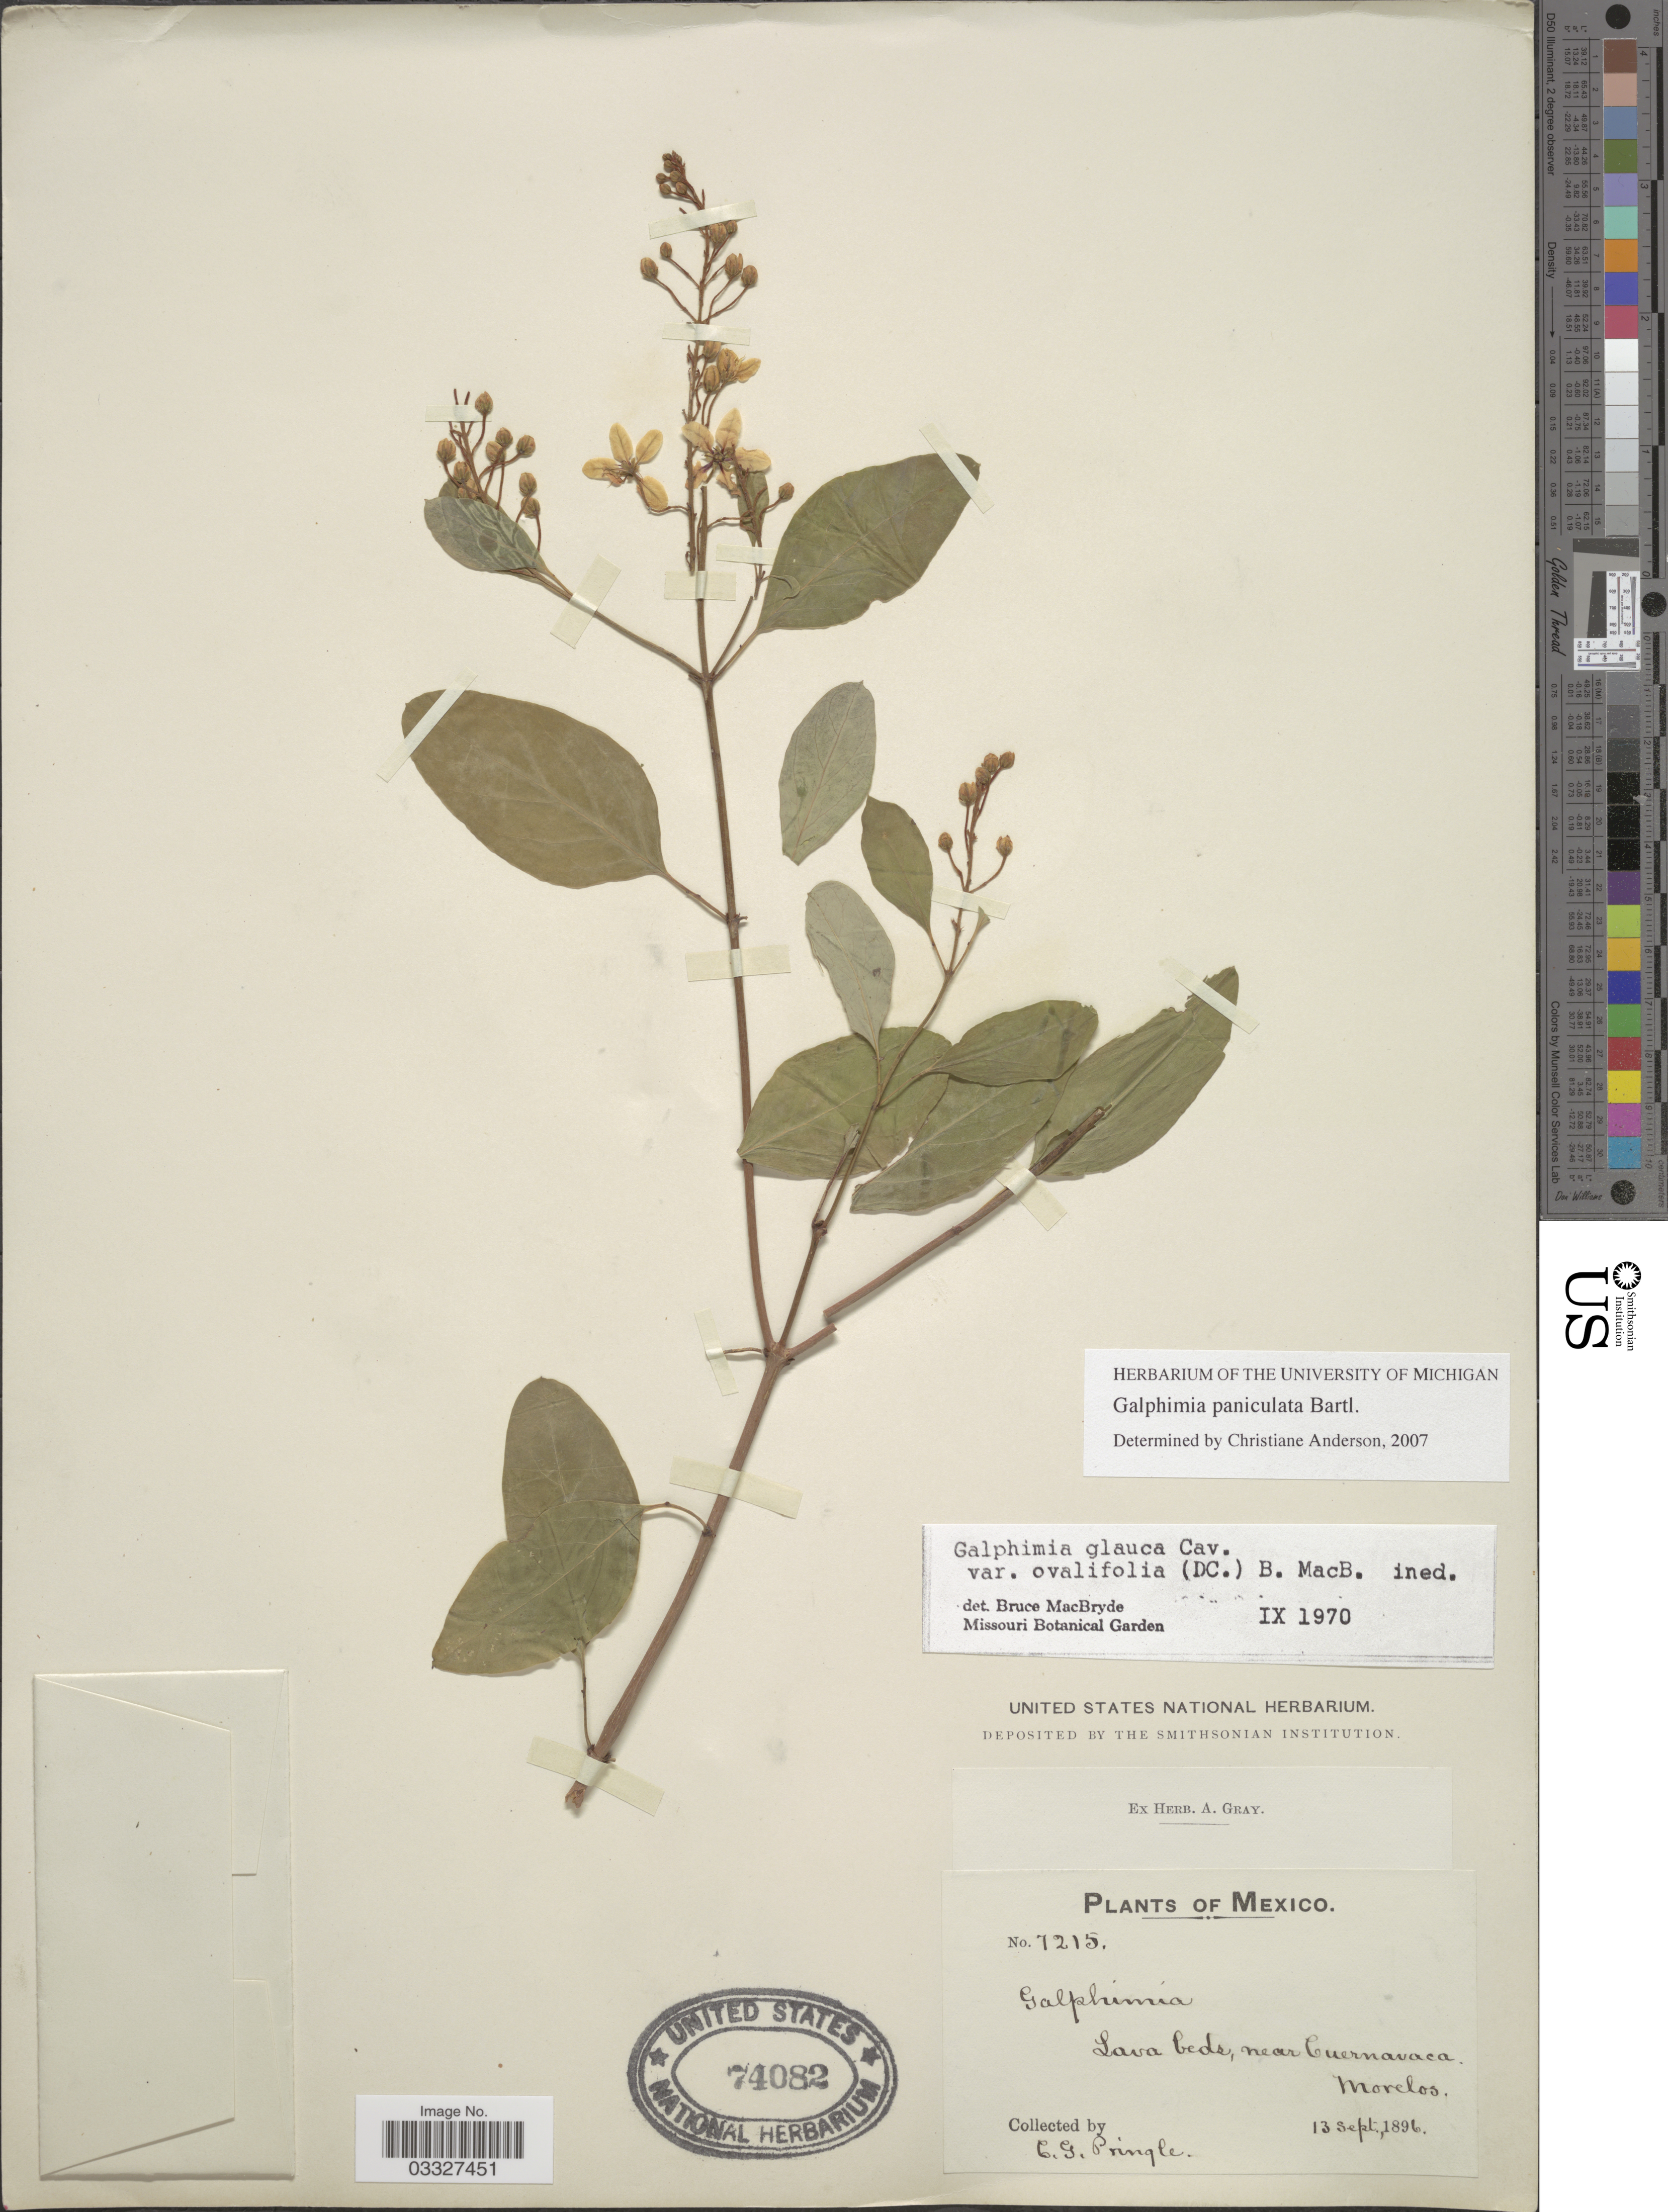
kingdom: Plantae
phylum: Tracheophyta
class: Magnoliopsida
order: Malpighiales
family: Malpighiaceae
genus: Galphimia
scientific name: Galphimia paniculata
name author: Bart.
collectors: C. G. Pringle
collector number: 7215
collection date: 1896-09-13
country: Mexico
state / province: Morelos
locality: Lava beds. near Cuernavaca.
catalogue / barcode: US 74082